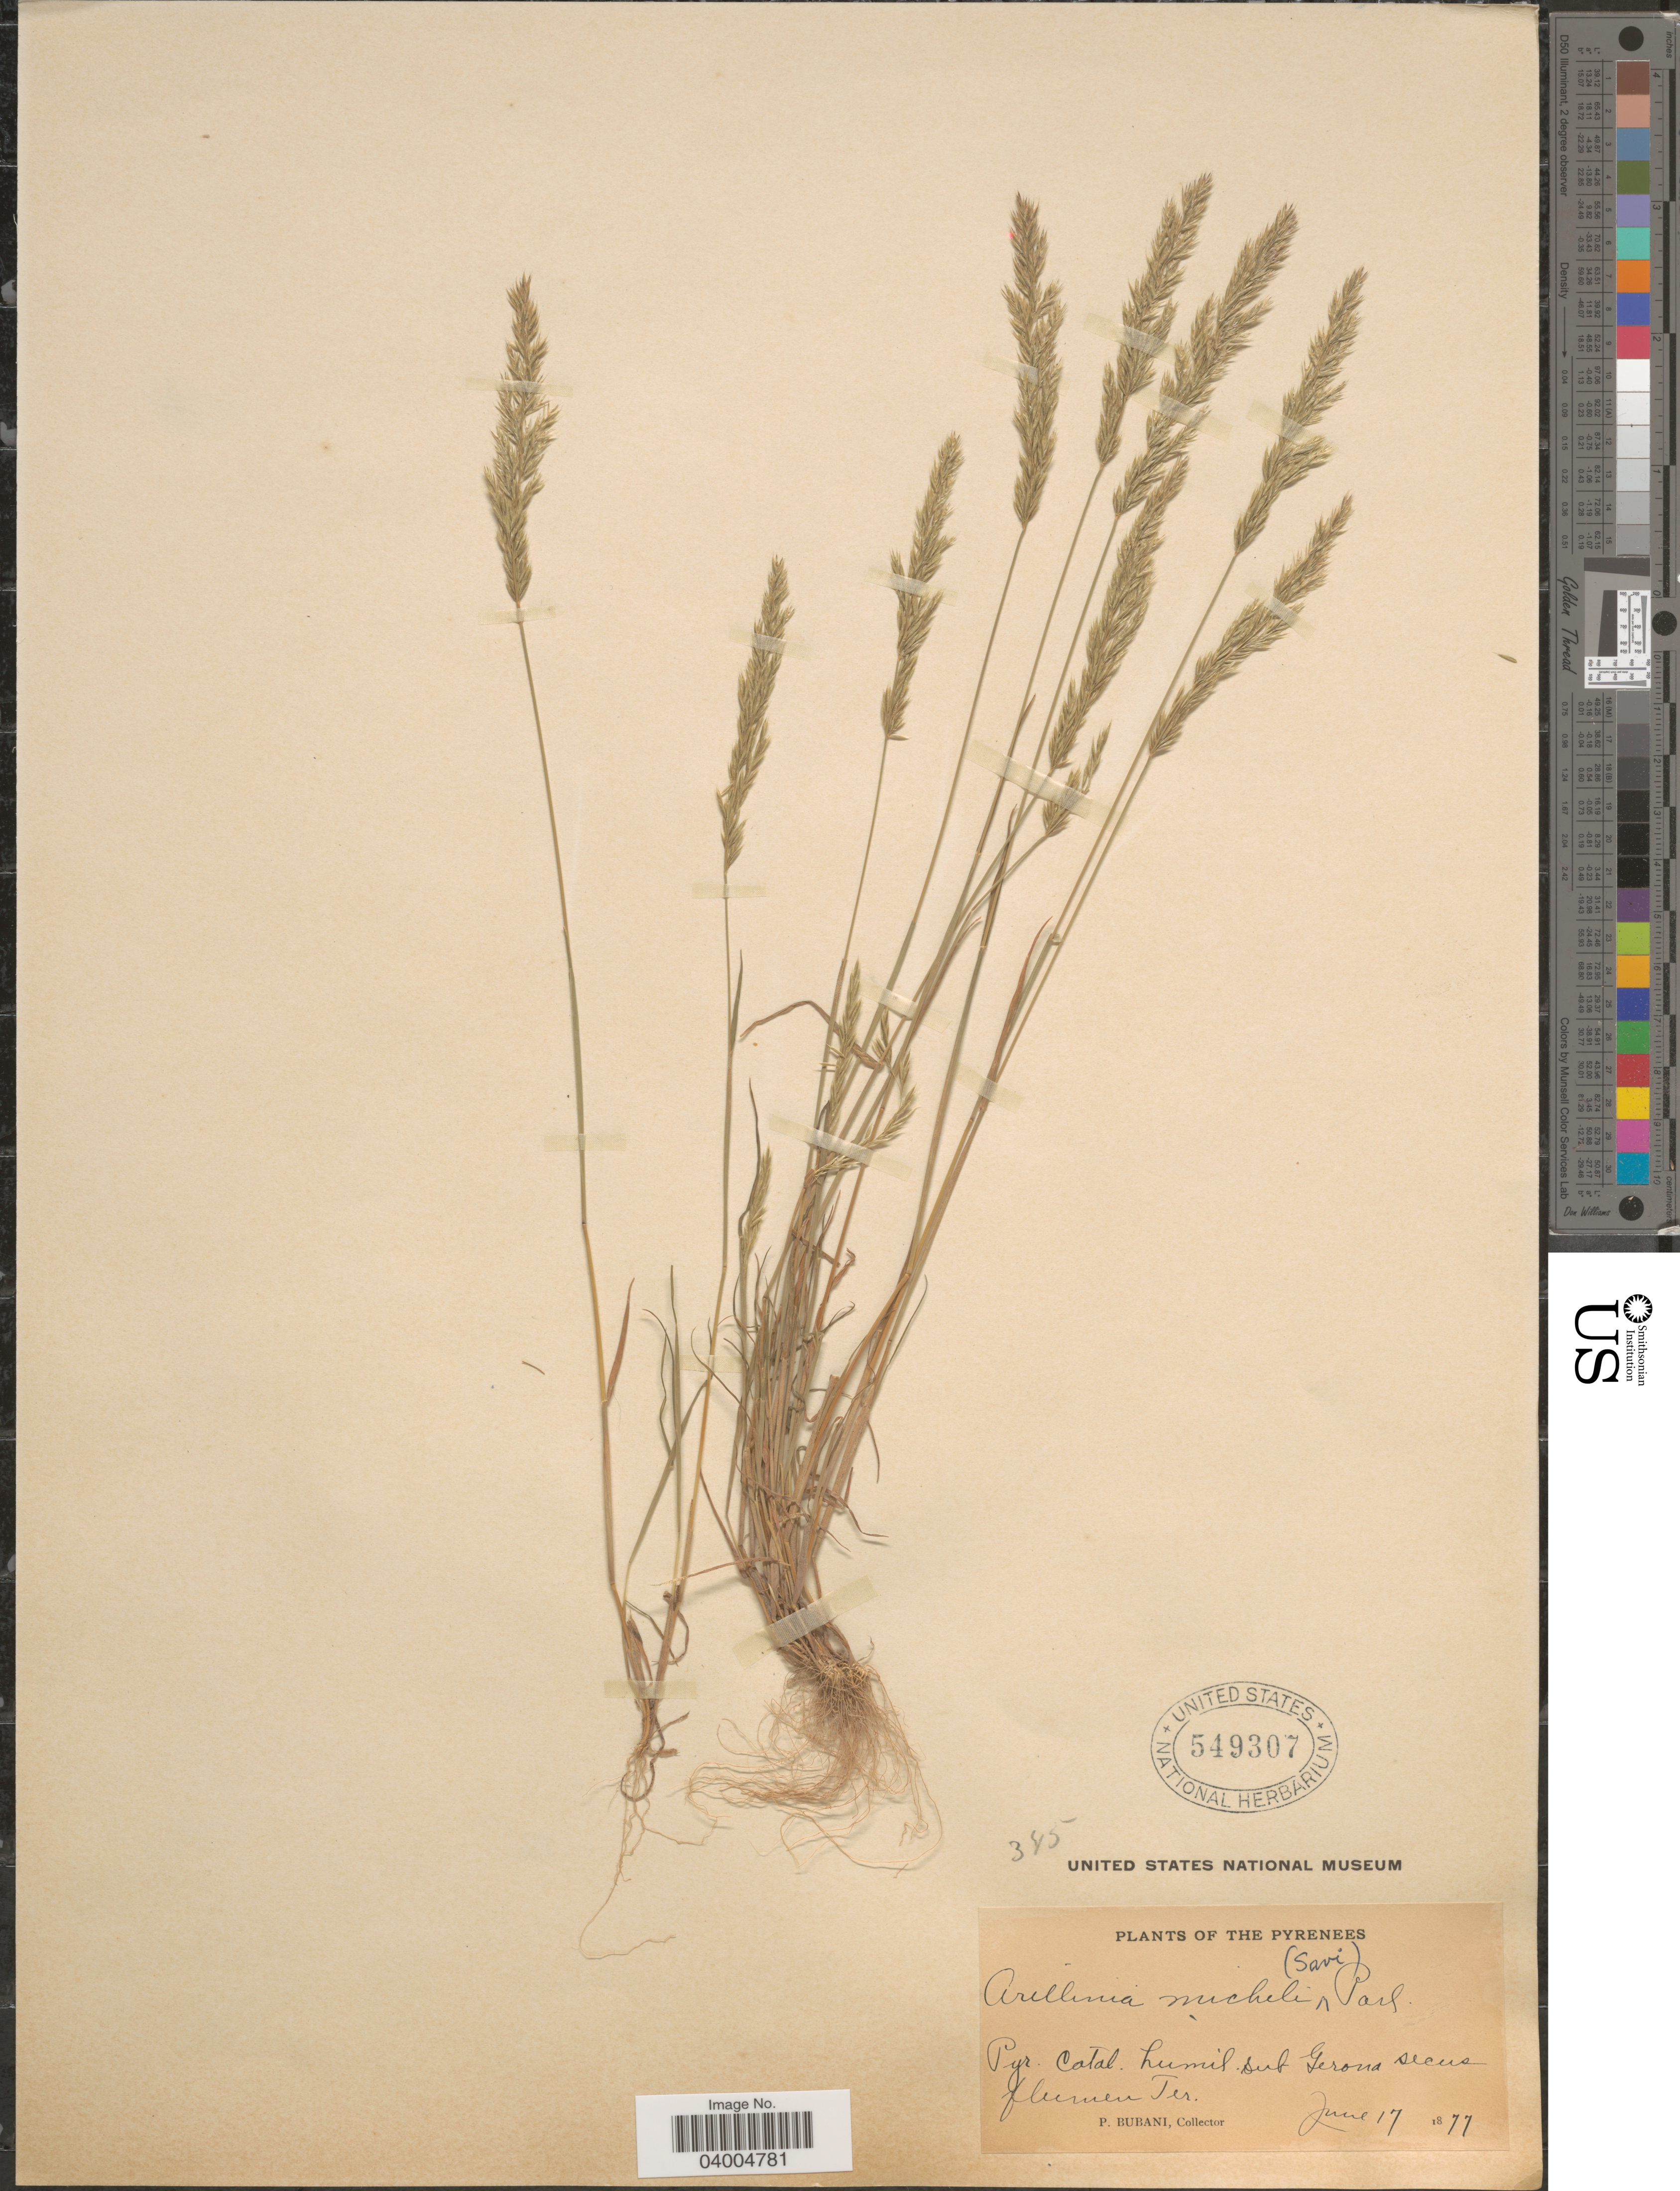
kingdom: Plantae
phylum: Tracheophyta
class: Liliopsida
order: Poales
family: Poaceae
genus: Avellinia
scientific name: Avellinia michelii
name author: (Savi) Parl.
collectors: P. Bubani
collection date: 1877-06-17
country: Spain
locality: The Pyrenees. Pyr. Catal. humil. sub Gerona secus flumen Ter.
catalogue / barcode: US 549307